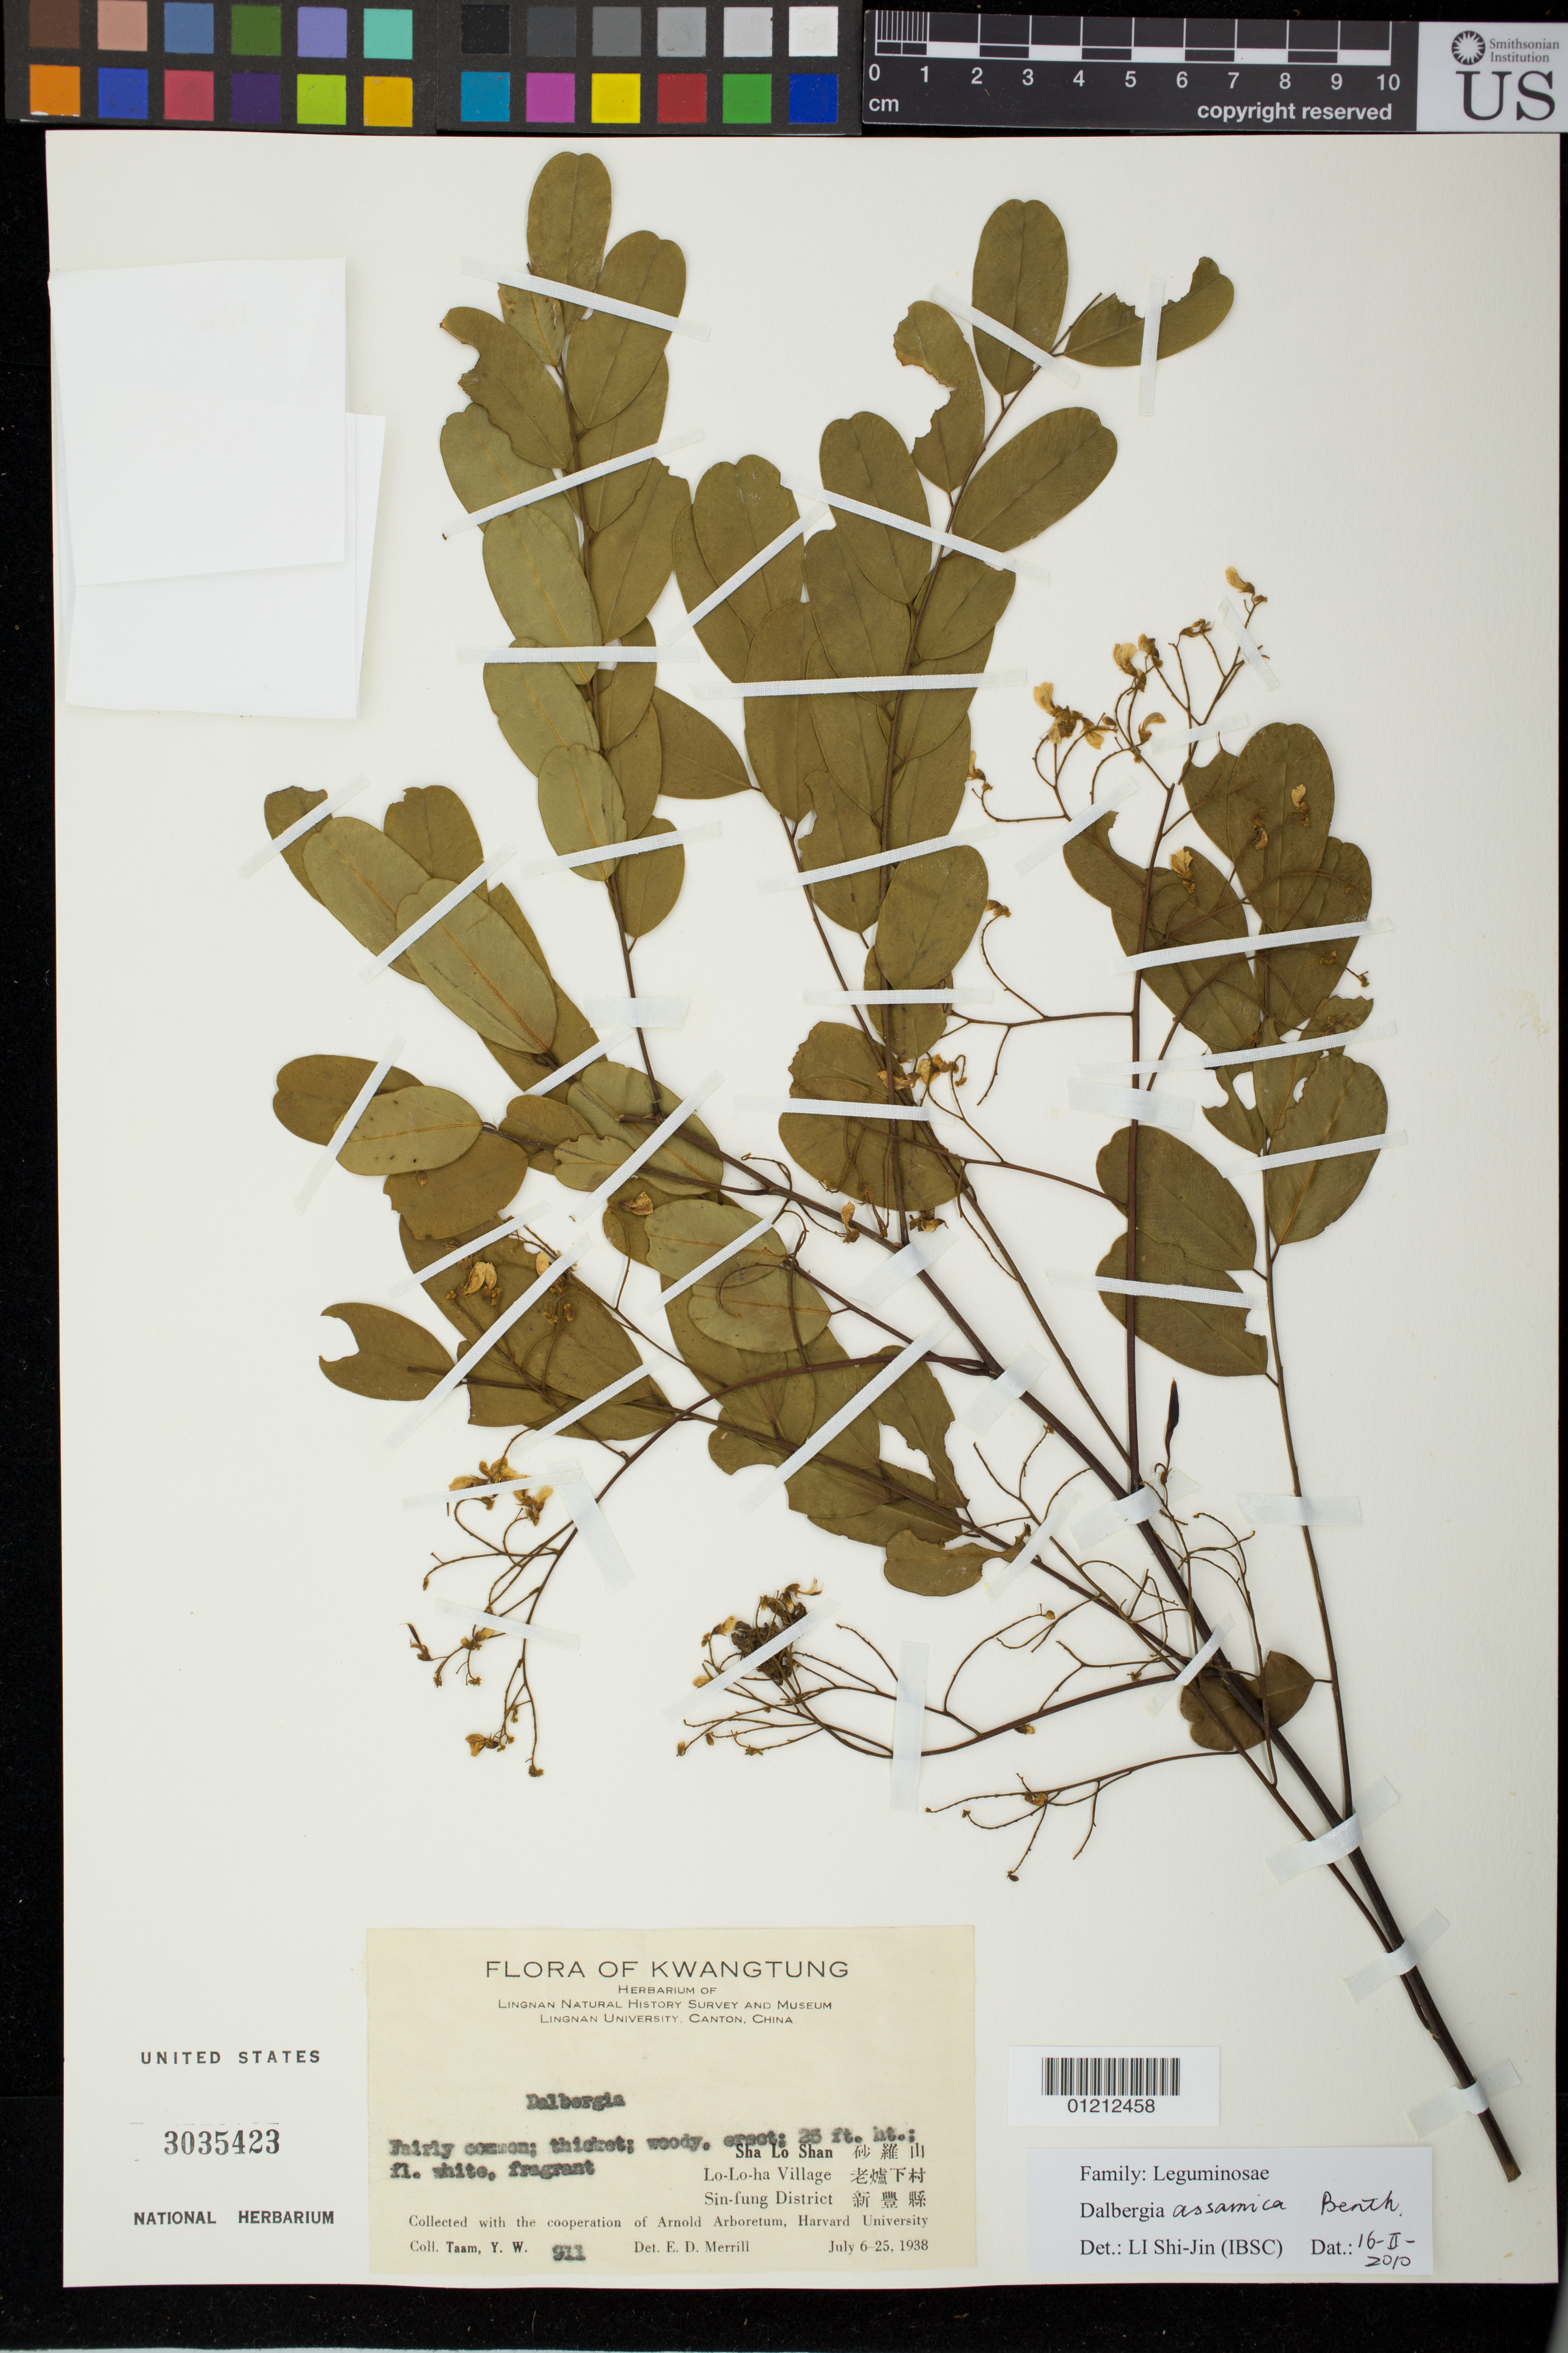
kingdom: Plantae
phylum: Tracheophyta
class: Magnoliopsida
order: Fabales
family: Fabaceae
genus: Dalbergia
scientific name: Dalbergia assamica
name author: Benth.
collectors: Y. W. Taam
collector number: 911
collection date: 1938-06-06/1938-06-25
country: China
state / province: Guangdong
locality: Sha Lo Shan. Lo-Lo-ha Village. Sin-fung district.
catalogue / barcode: US 3035423